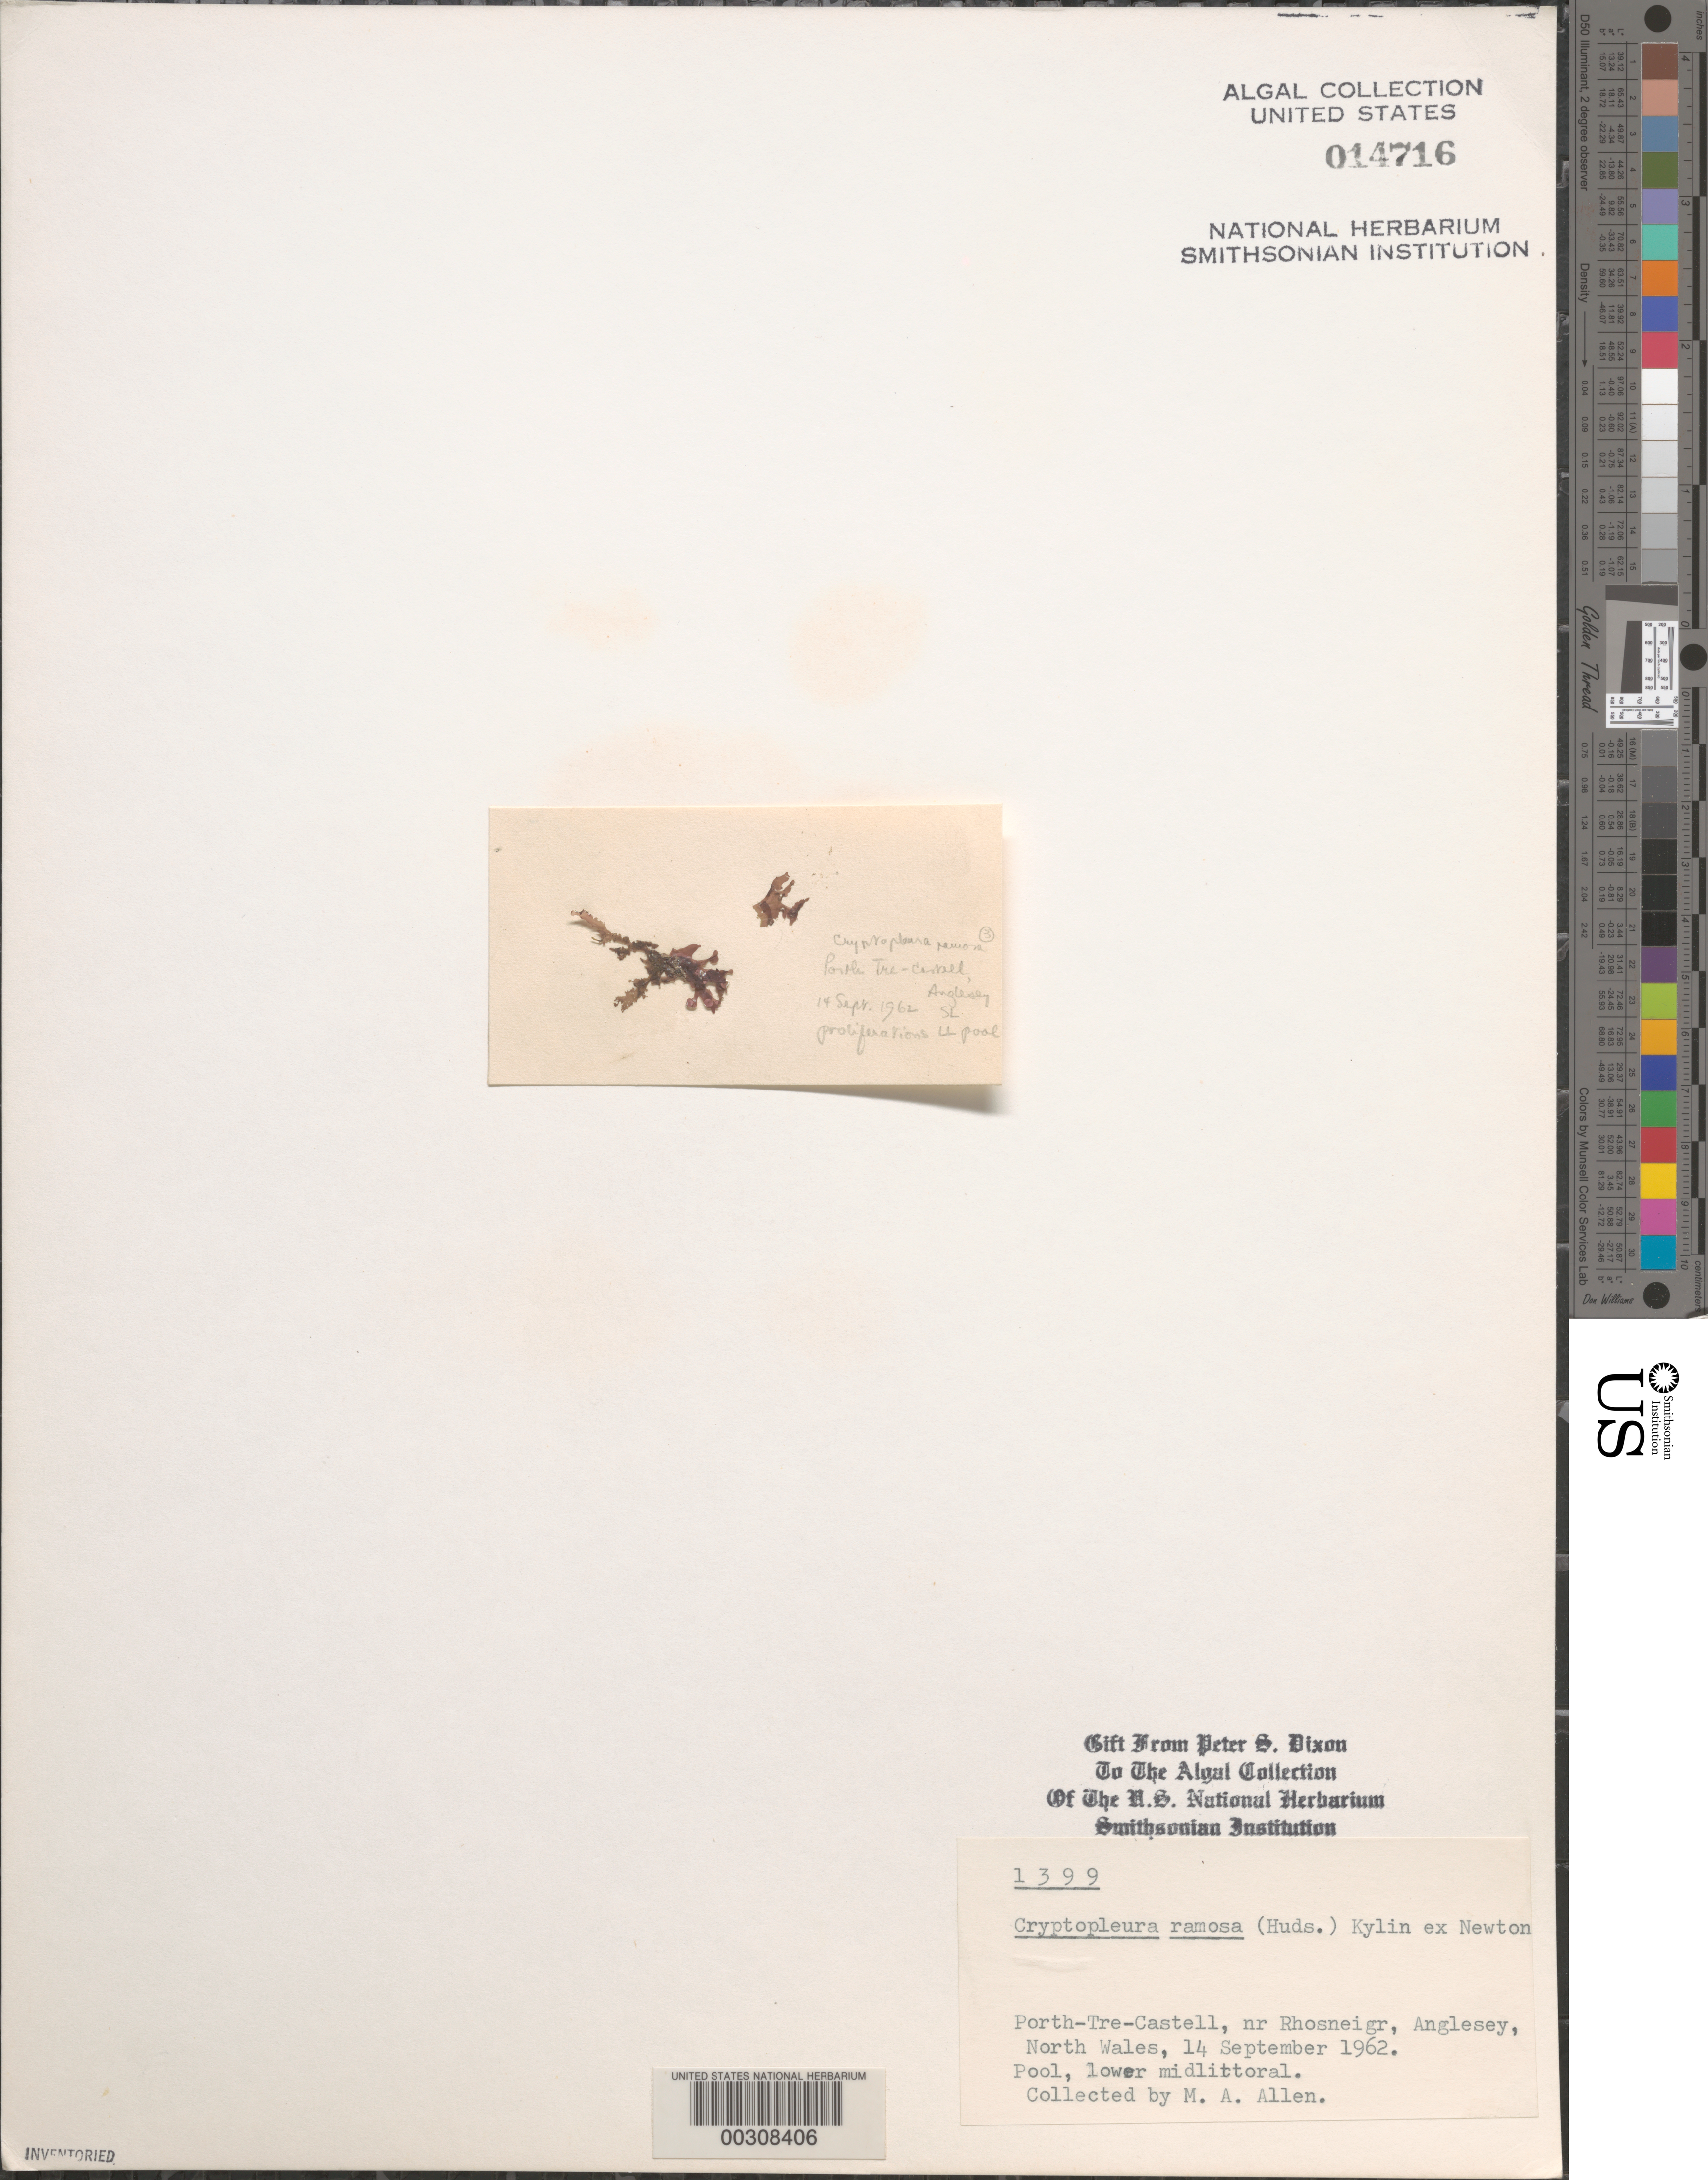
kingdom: Plantae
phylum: Rhodophyta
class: Florideophyceae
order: Ceramiales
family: Delesseriaceae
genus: Cryptopleura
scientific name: Cryptopleura ramosa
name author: (Huds.) L.M. Newton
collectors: M. A. Allen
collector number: PSD 1399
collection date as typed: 14 Sep 1962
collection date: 1962-09-14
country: United Kingdom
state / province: Wales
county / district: Gwynedd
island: Anglesey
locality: Porth Tre-Castell, near Rhosneigr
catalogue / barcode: US 14716